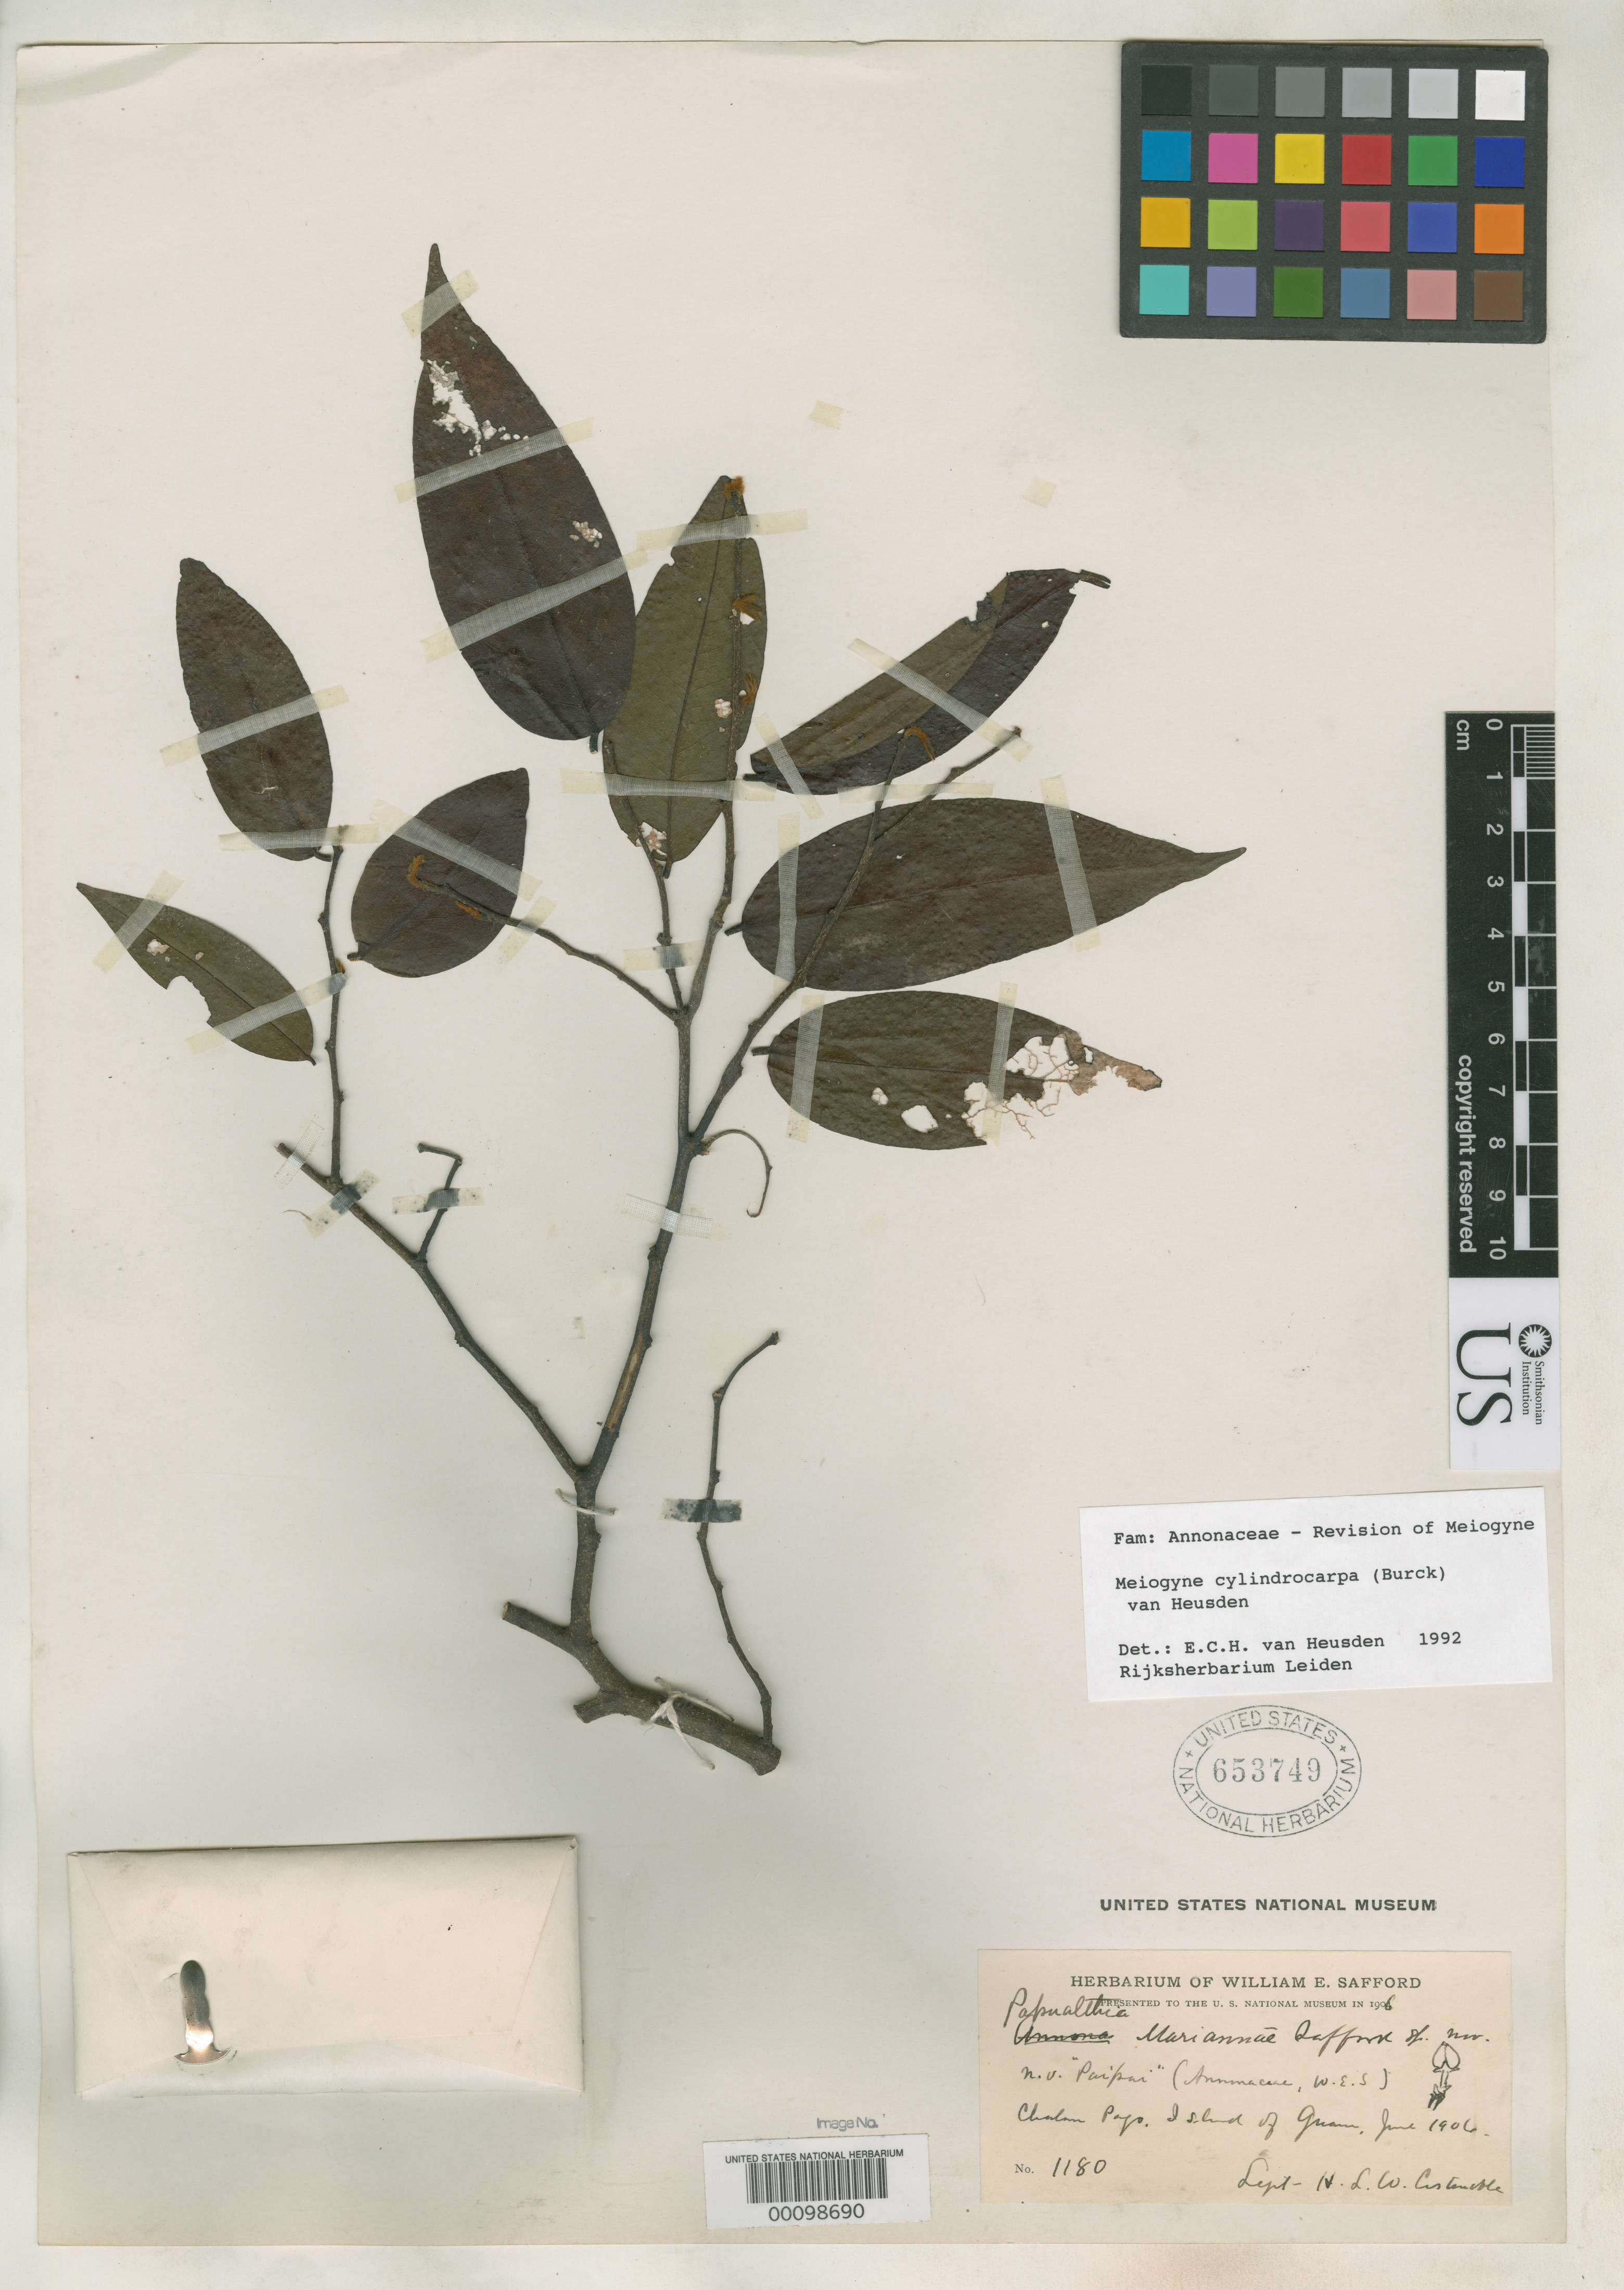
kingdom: Plantae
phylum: Tracheophyta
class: Magnoliopsida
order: Magnoliales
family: Annonaceae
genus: Papualthia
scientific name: Papualthia mariannae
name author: Saff.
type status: Isotype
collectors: H. Costenoble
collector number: Herb. Safford 1180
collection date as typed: Jun 1906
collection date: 1906-06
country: Guam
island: Guam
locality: Pago road, E side of island.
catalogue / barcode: US 653749